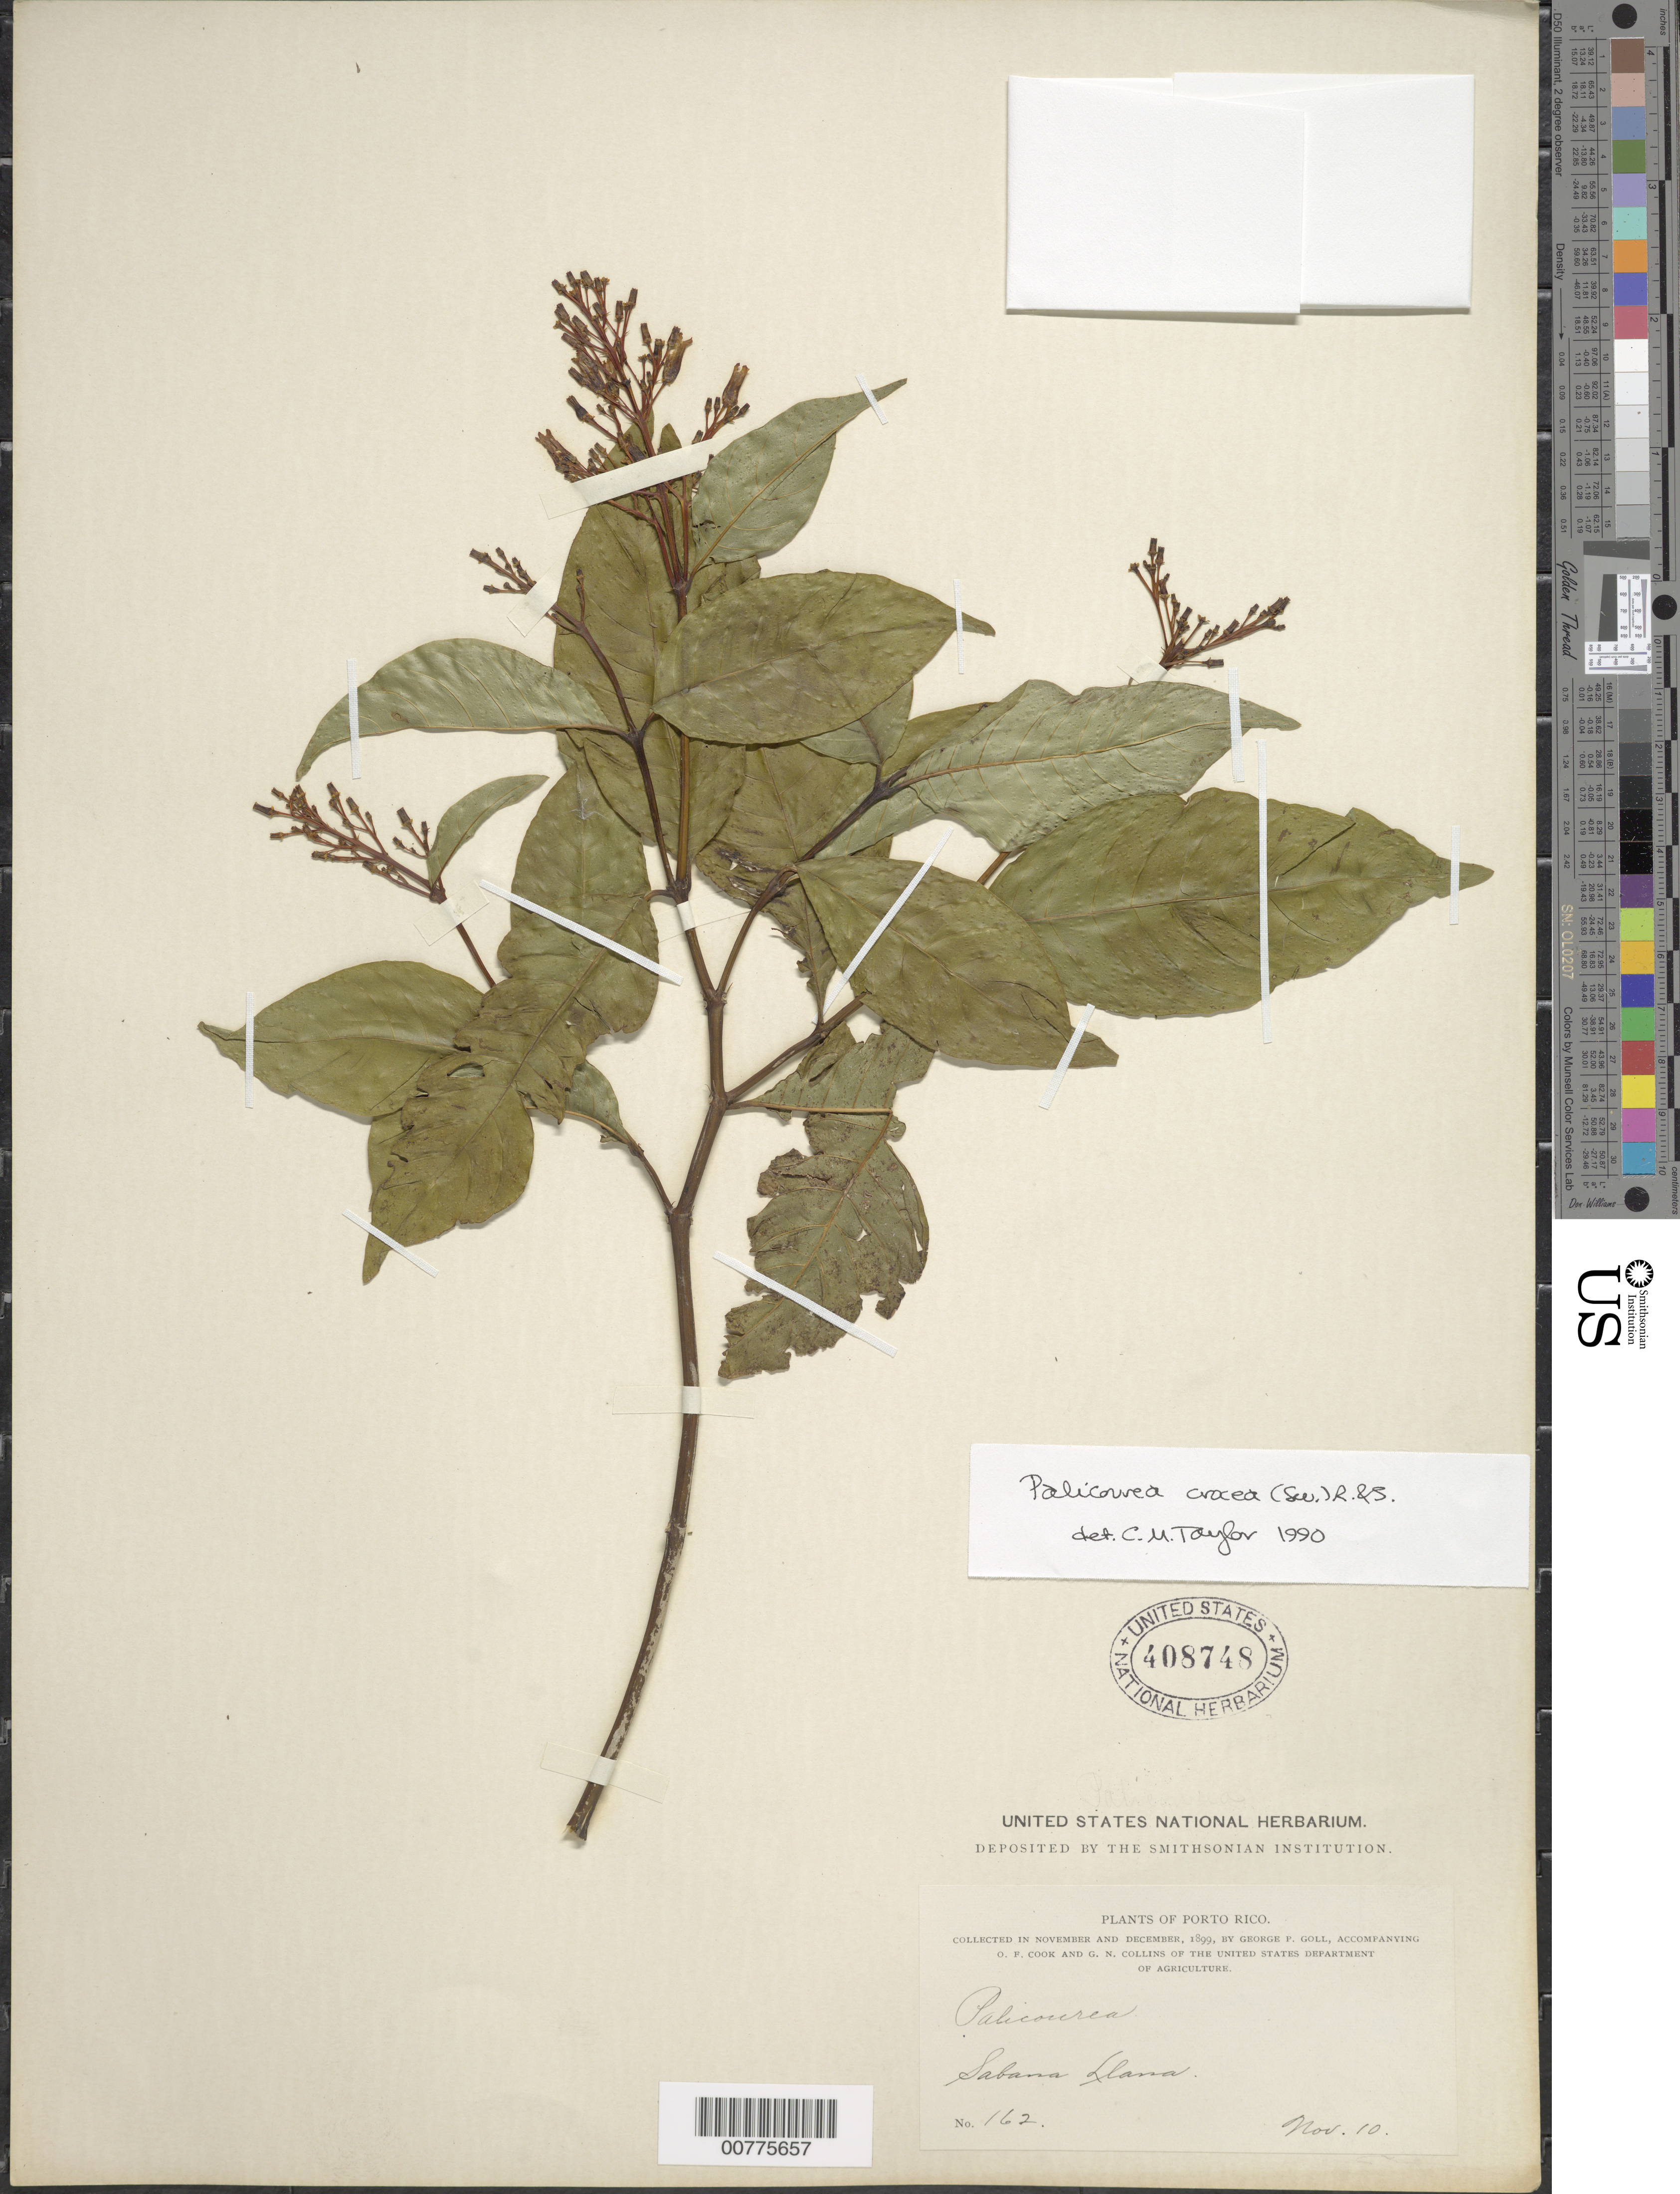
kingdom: Plantae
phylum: Tracheophyta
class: Magnoliopsida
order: Gentianales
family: Rubiaceae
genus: Palicourea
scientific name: Palicourea crocea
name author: (Sw.) Schult.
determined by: Taylor, Charlotte M.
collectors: G. Goll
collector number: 162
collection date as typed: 10 Nov 1899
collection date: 1899-11-10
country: Puerto Rico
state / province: San Juan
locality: Sabana Llana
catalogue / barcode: US 408748